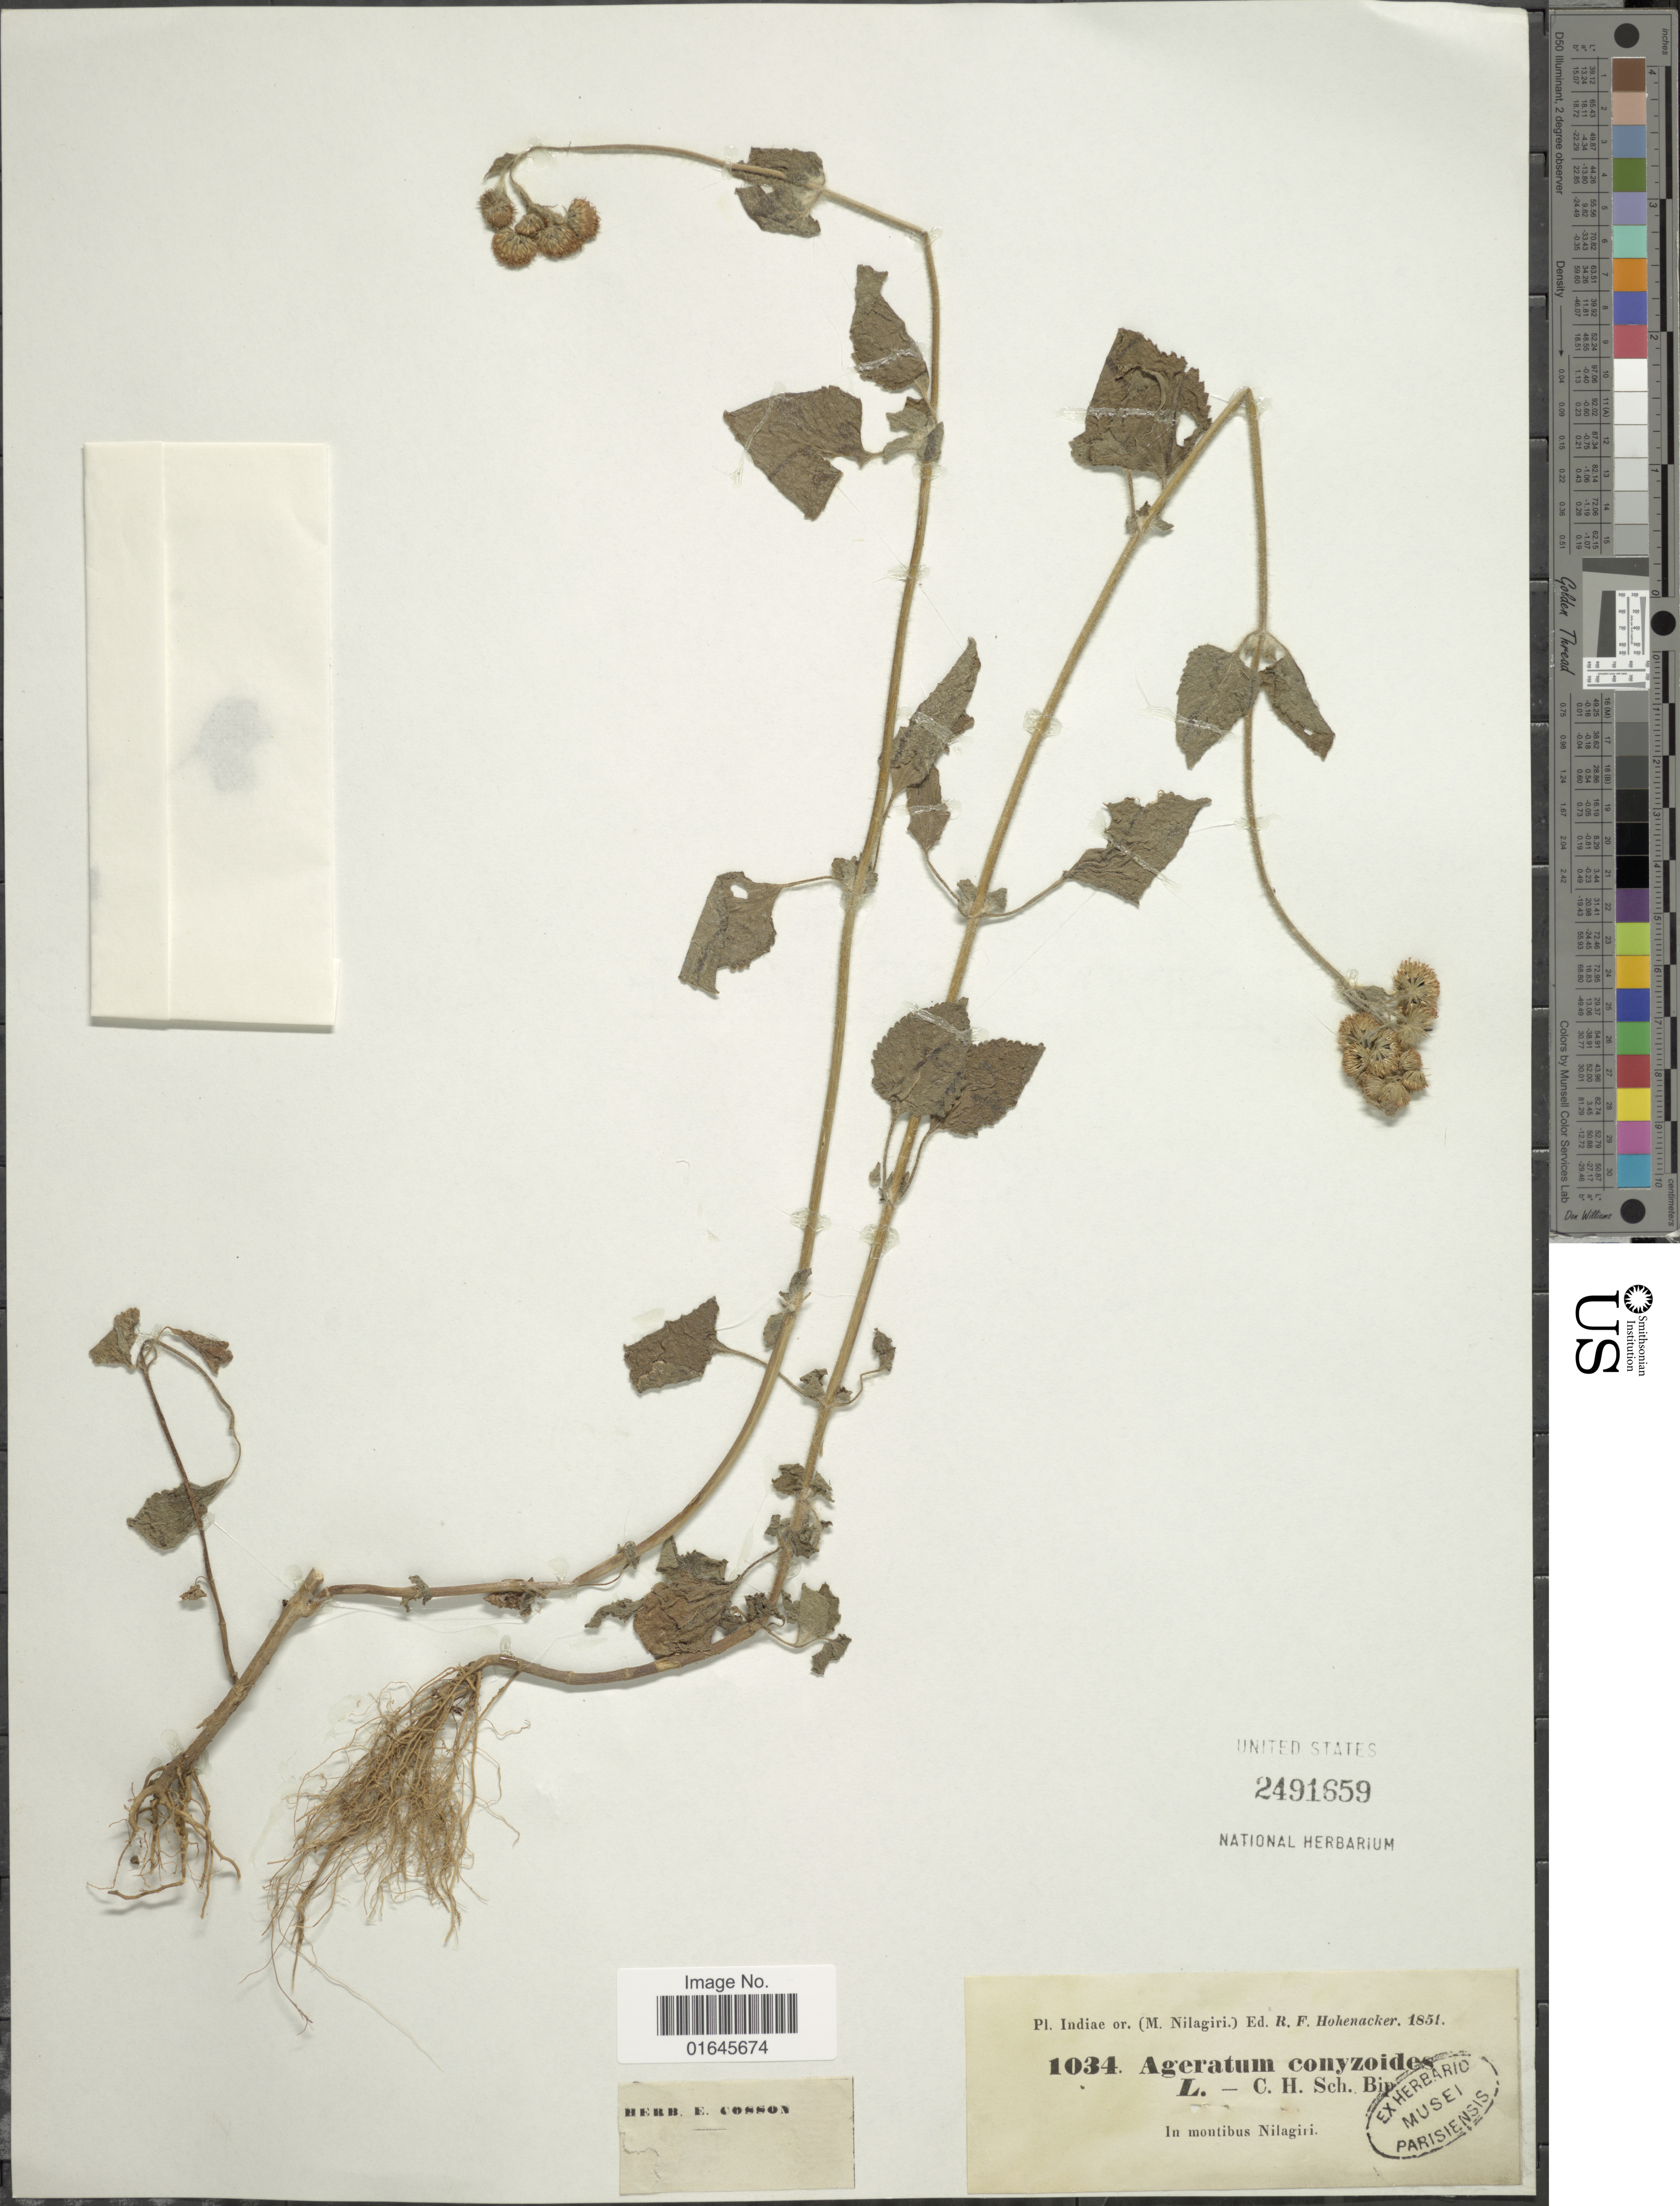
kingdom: Plantae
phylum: Tracheophyta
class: Magnoliopsida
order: Asterales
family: Asteraceae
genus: Ageratum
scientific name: Ageratum conyzoides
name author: L.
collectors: R. F. Hohenacker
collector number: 1034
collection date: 1851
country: India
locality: Indiae or. (M. Nilagiri), in montibus Nilagiri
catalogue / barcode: US 2491659